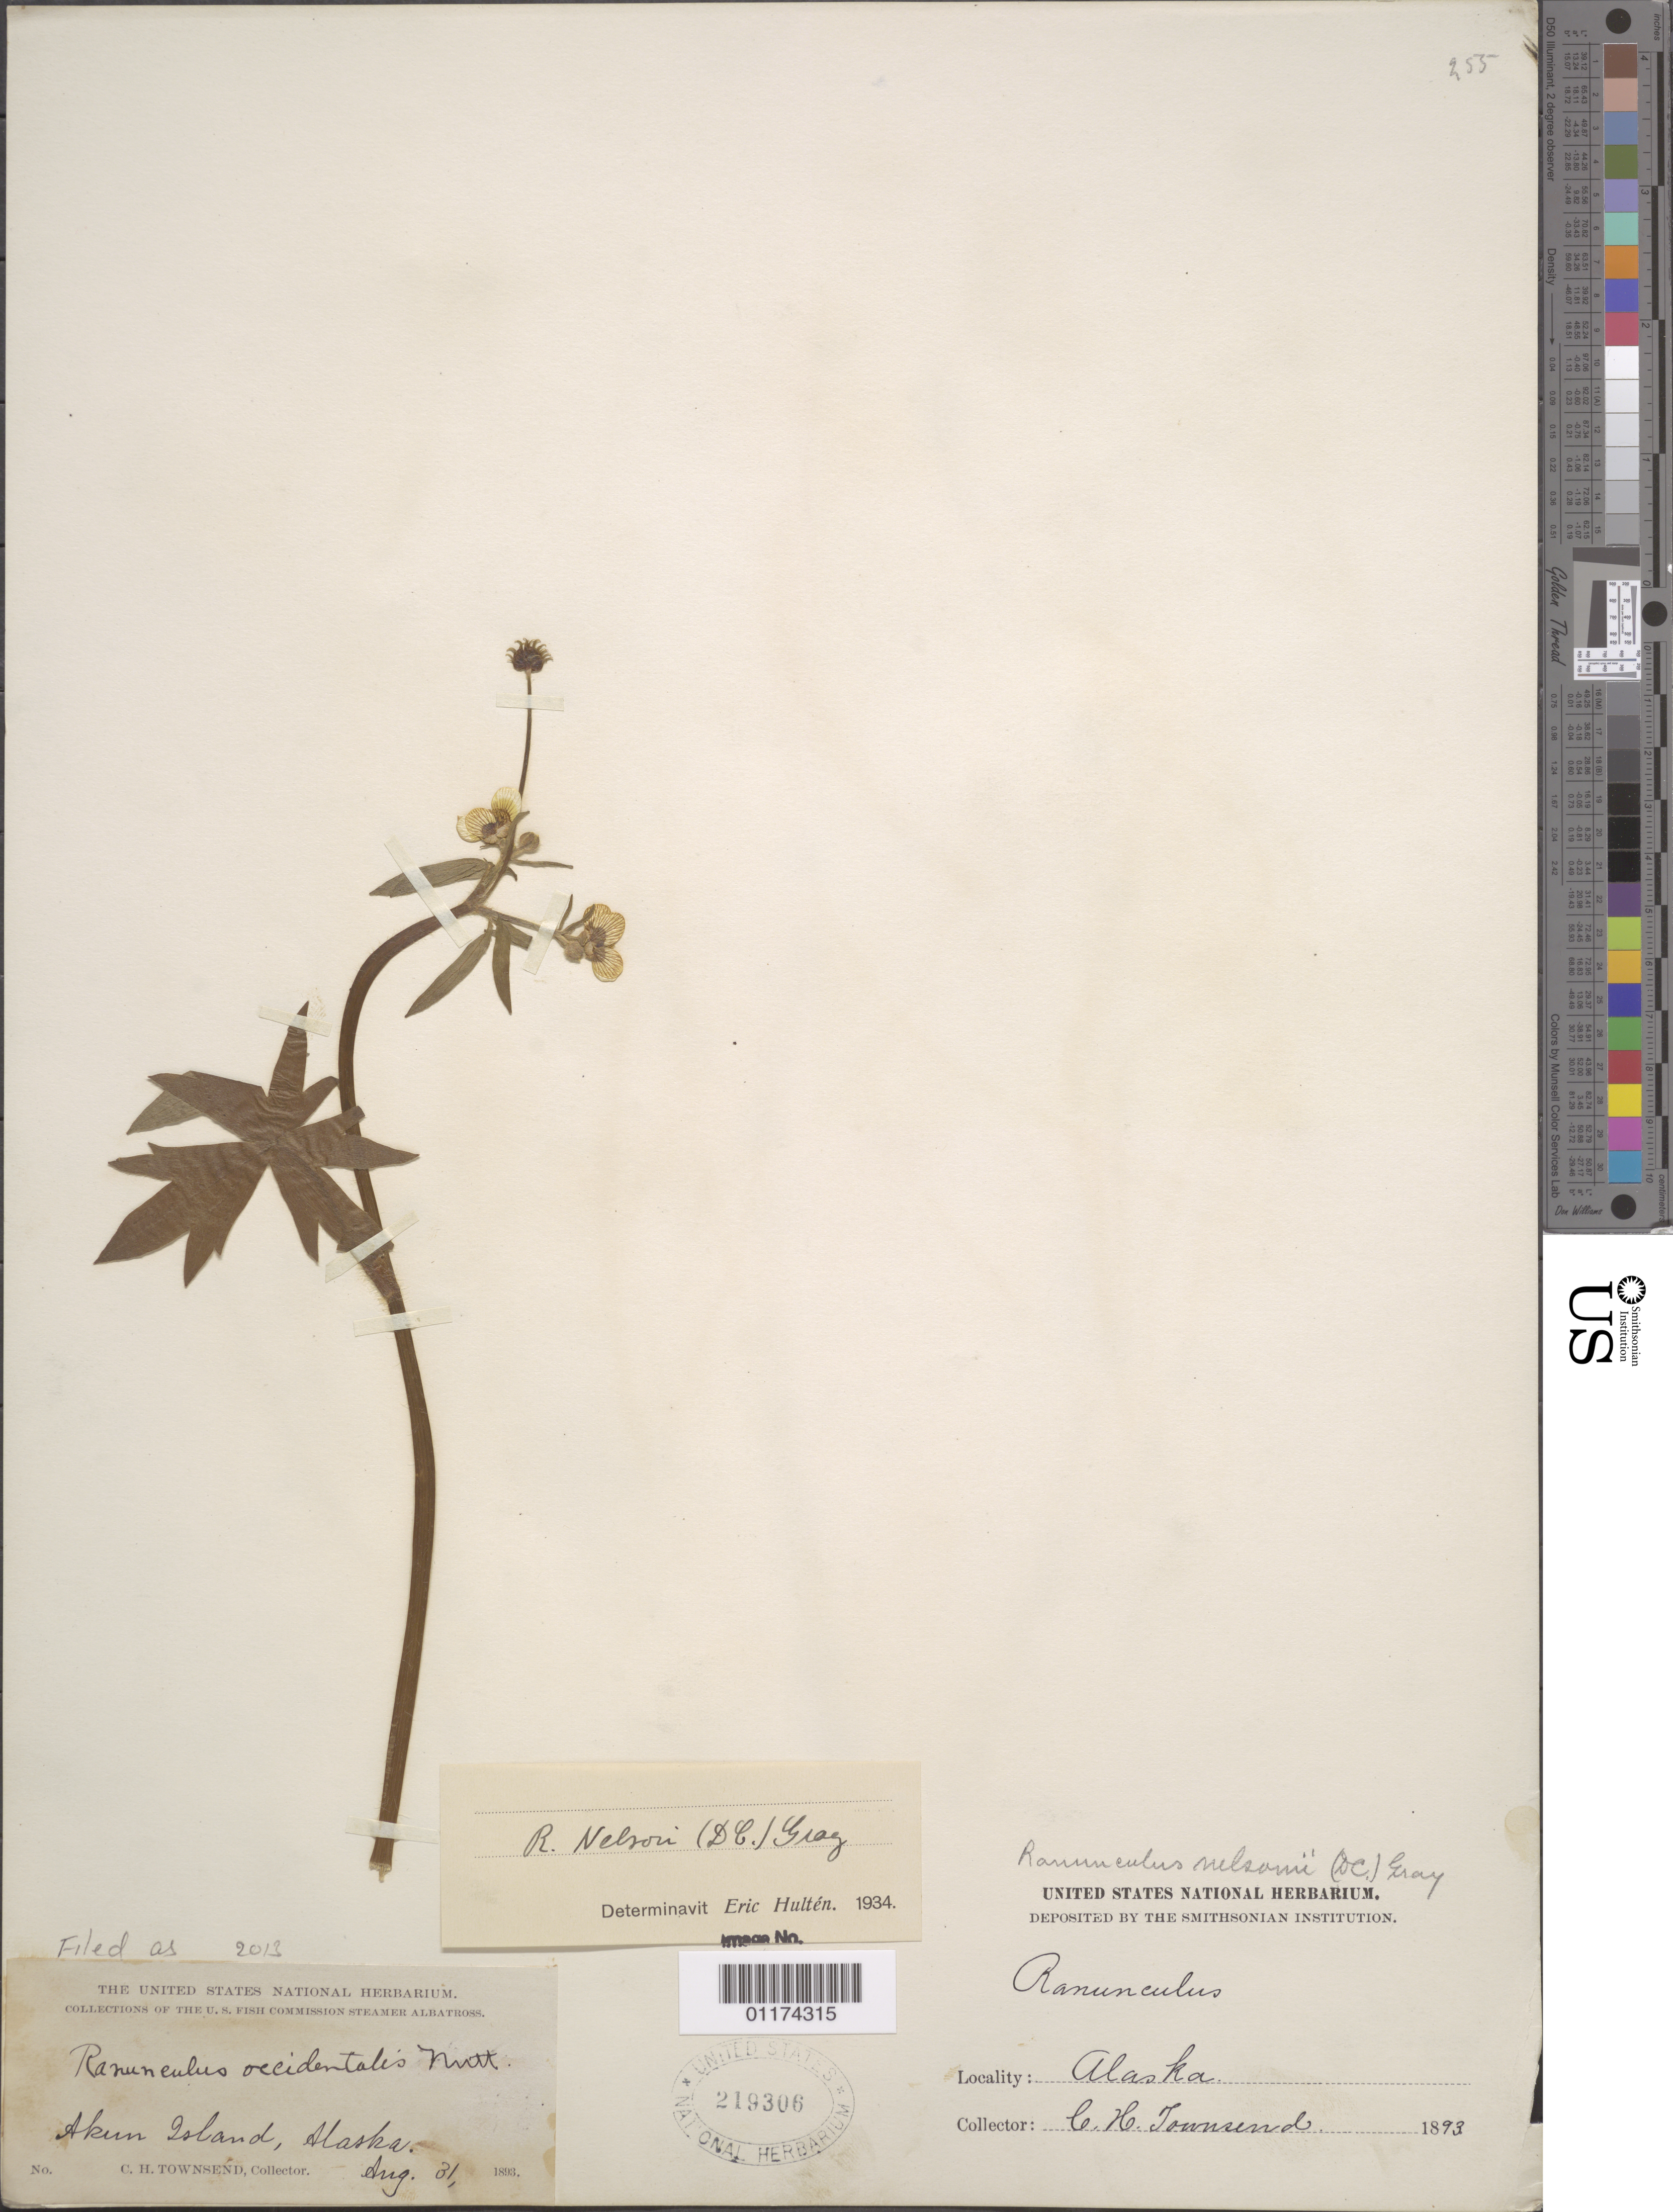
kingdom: Plantae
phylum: Tracheophyta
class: Magnoliopsida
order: Ranunculales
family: Ranunculaceae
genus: Ranunculus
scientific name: Ranunculus occidentalis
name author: Nutt.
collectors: C. H. Townsend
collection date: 1893-08-31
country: United States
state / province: Alaska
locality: Akun Island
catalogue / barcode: US 219306